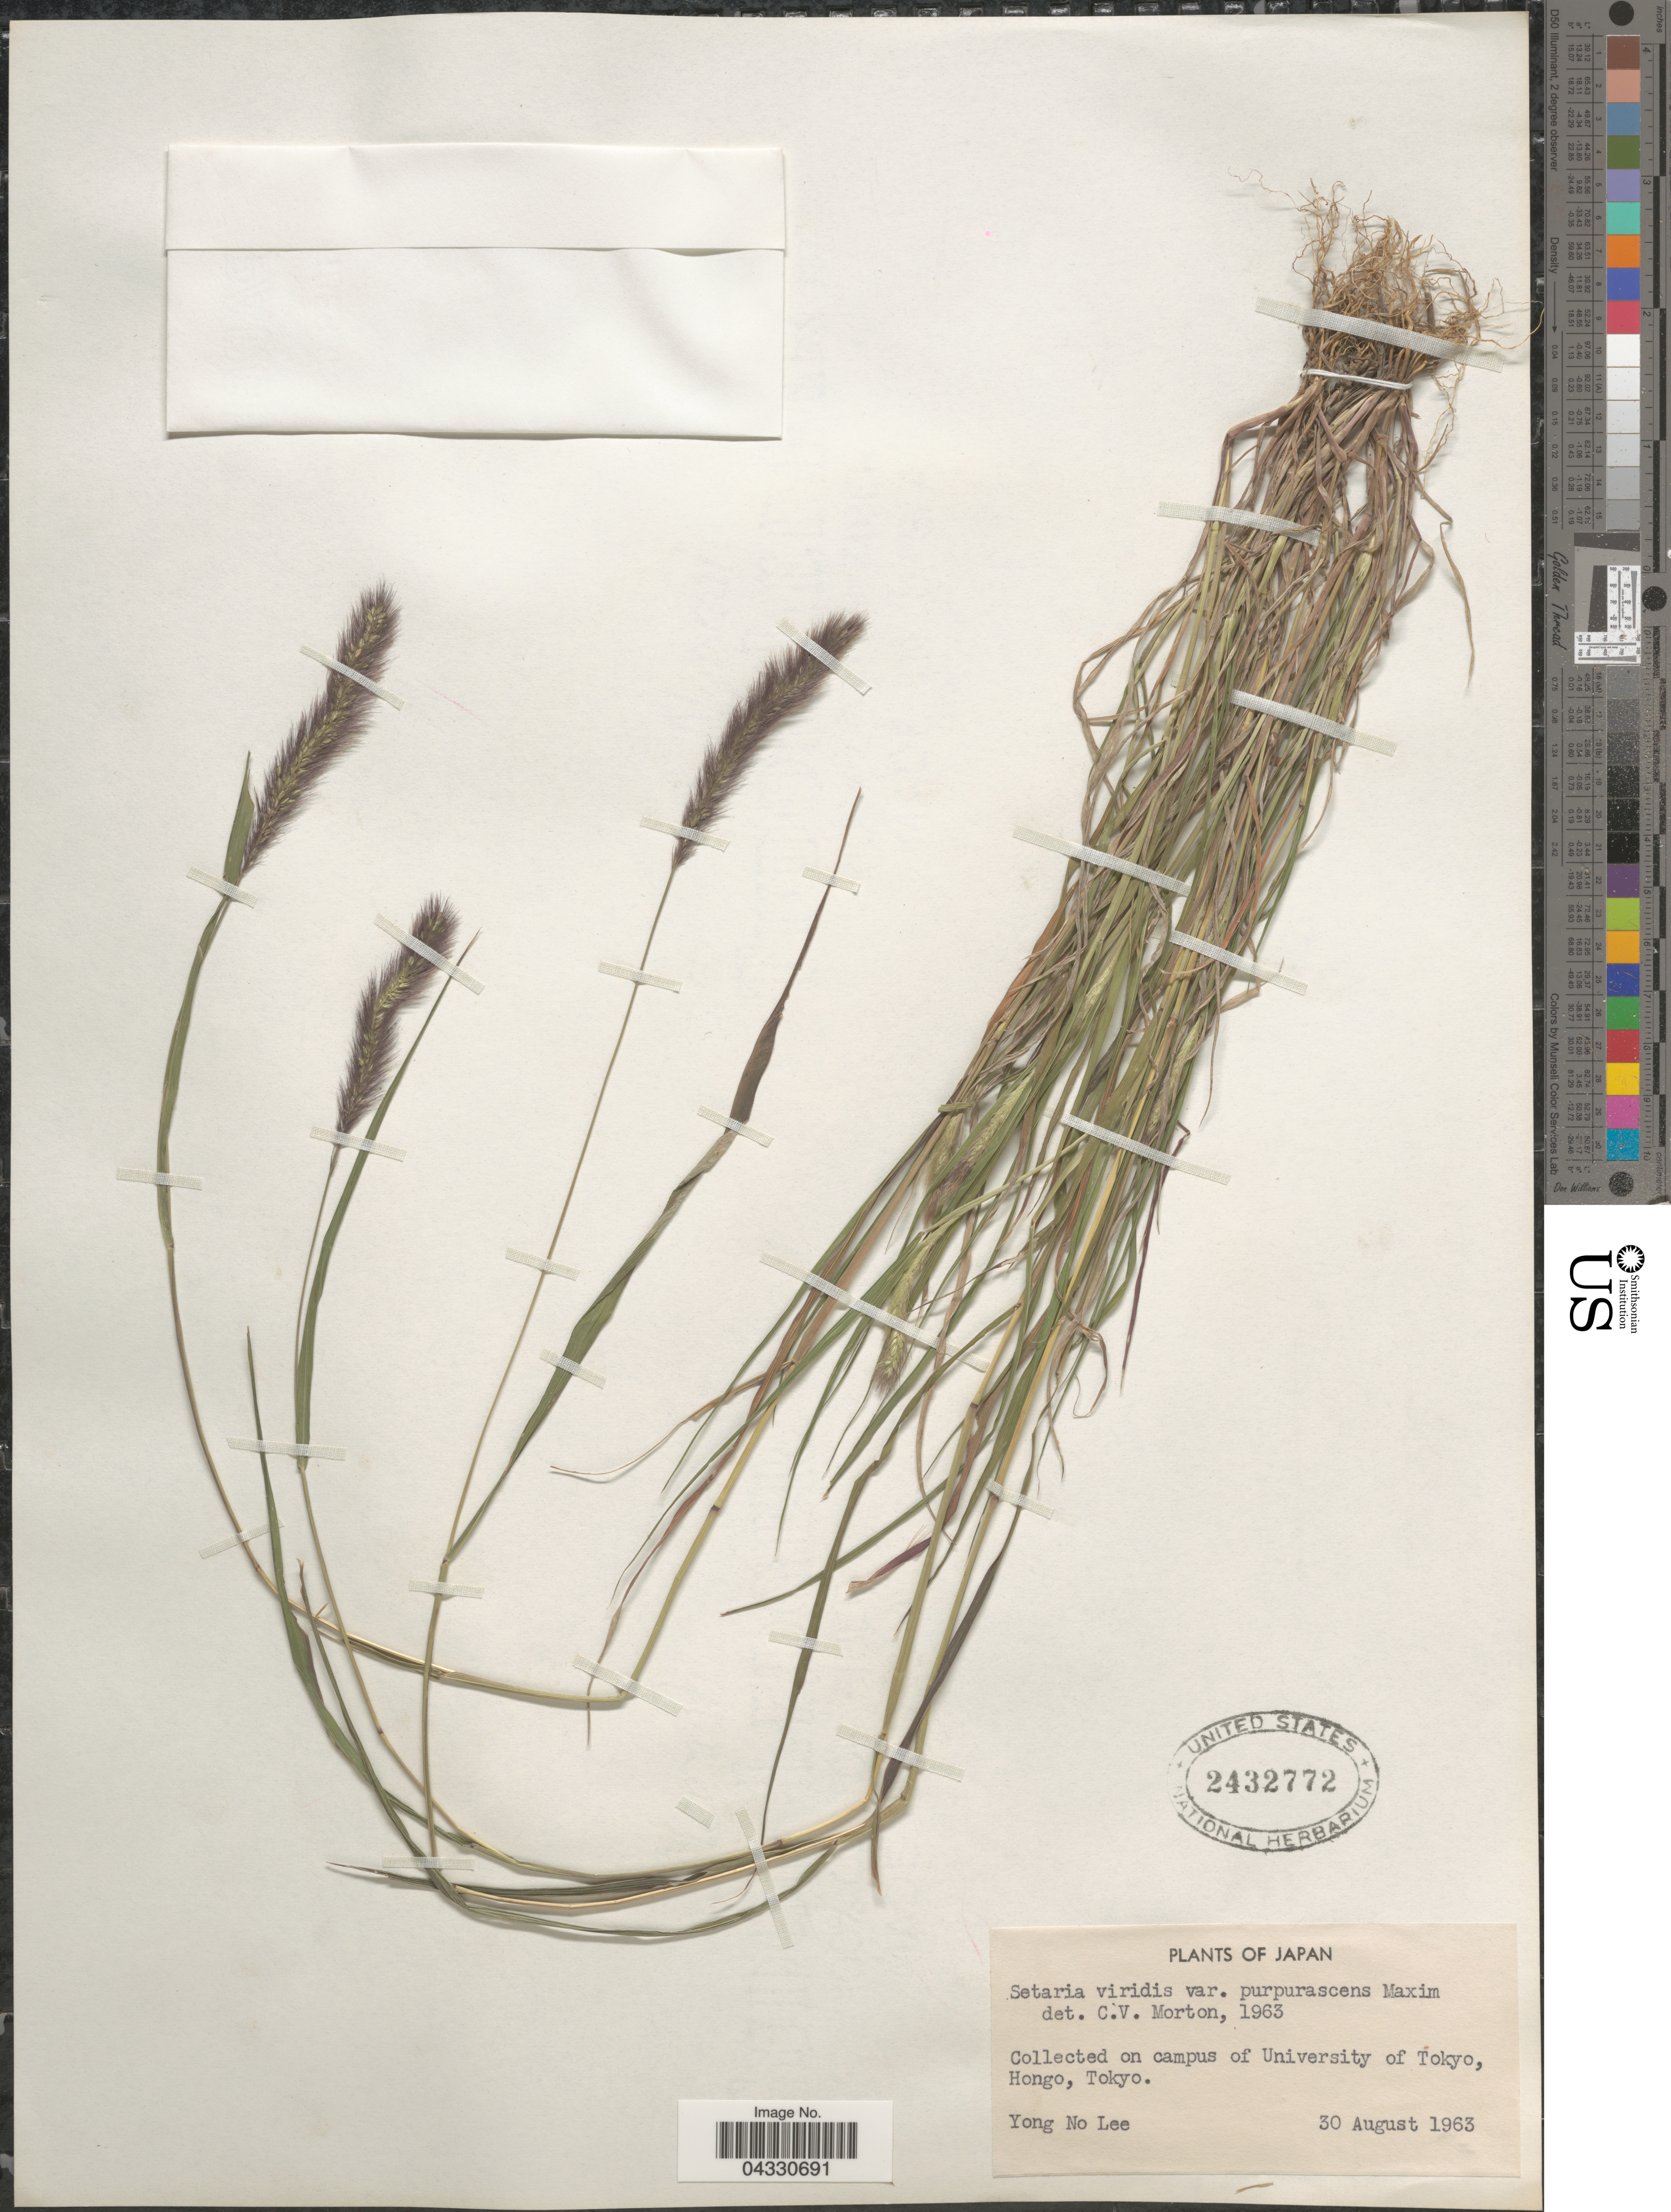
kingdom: Plantae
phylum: Tracheophyta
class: Liliopsida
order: Poales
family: Poaceae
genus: Setaria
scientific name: Setaria viridis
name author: (L.) P. Beauv.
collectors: Y. N. Lee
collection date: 1963-08-30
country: Japan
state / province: Tokyo, Federal City of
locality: On campus of University of Tokyo, Hongo, Tokyo.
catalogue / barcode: US 2432772